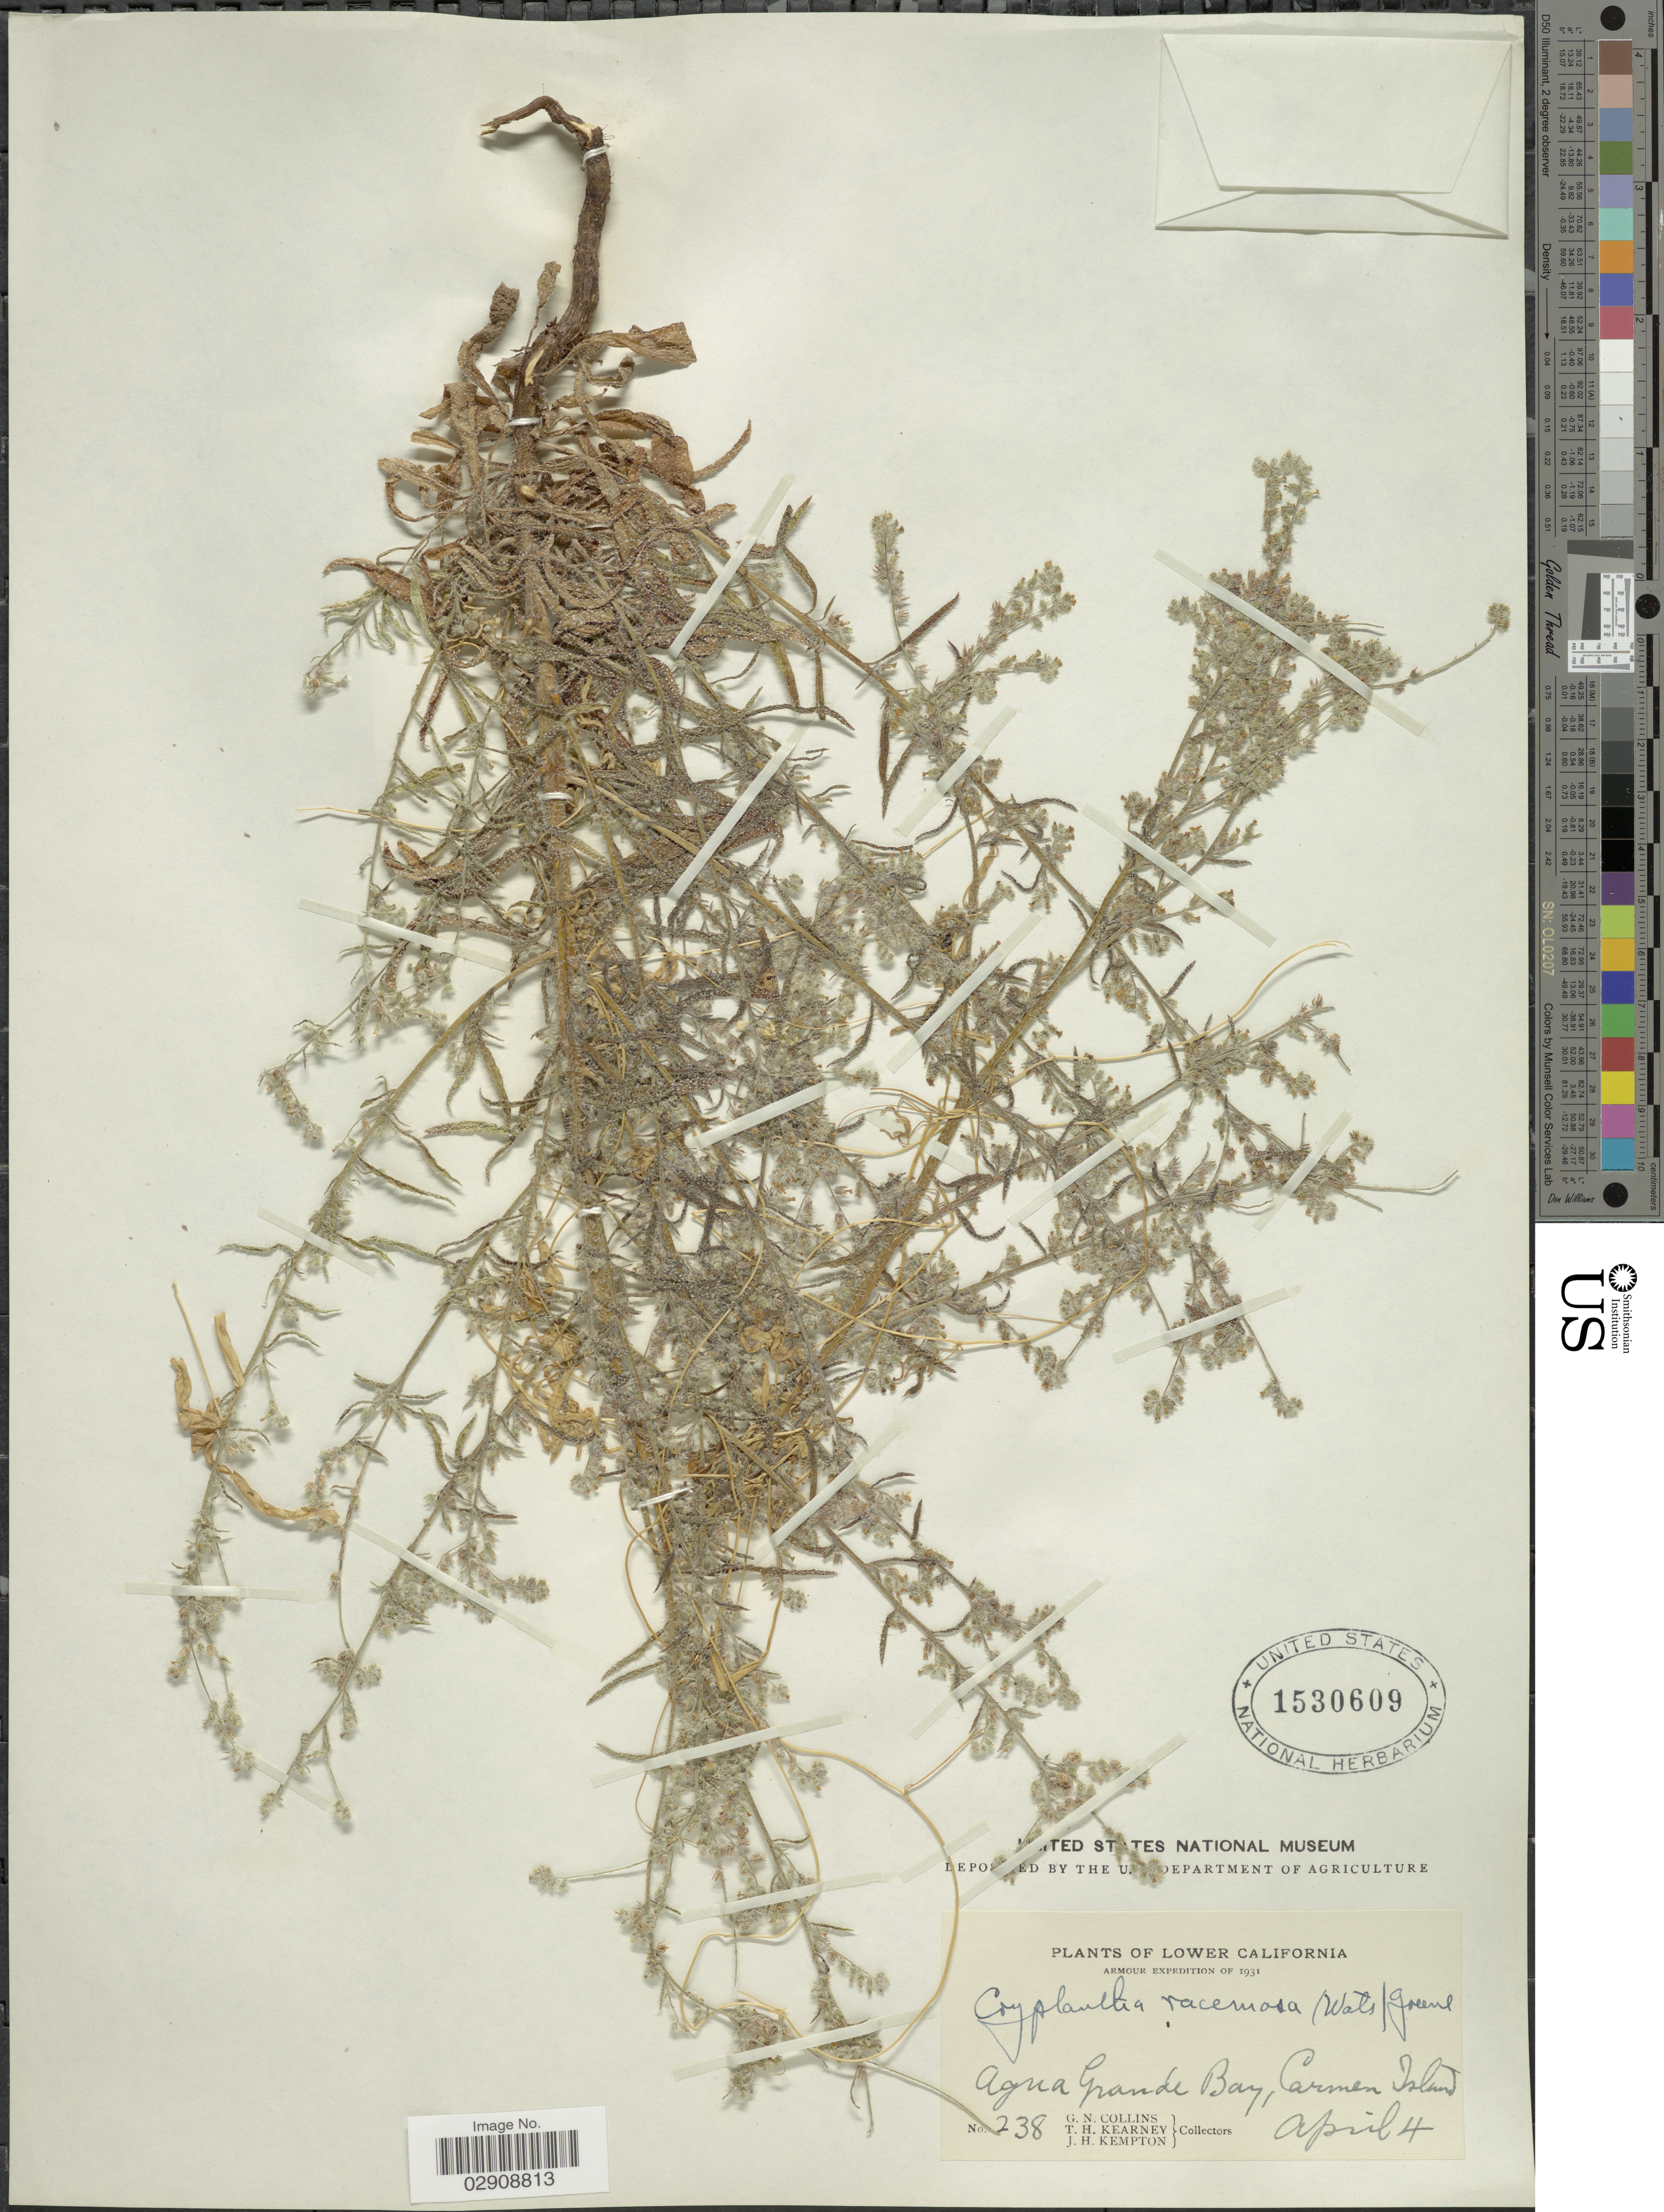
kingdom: Plantae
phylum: Tracheophyta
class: Magnoliopsida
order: Boraginales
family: Boraginaceae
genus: Cryptantha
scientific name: Cryptantha racemosa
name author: (S. Watson) Greene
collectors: G. Collins, T. H. Kearney & J. H. Kempton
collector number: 238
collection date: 1931-04-04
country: Mexico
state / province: Baja California Sur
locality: Lower California. Agua Grande Bay, Carmen Island.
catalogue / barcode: US 1530609